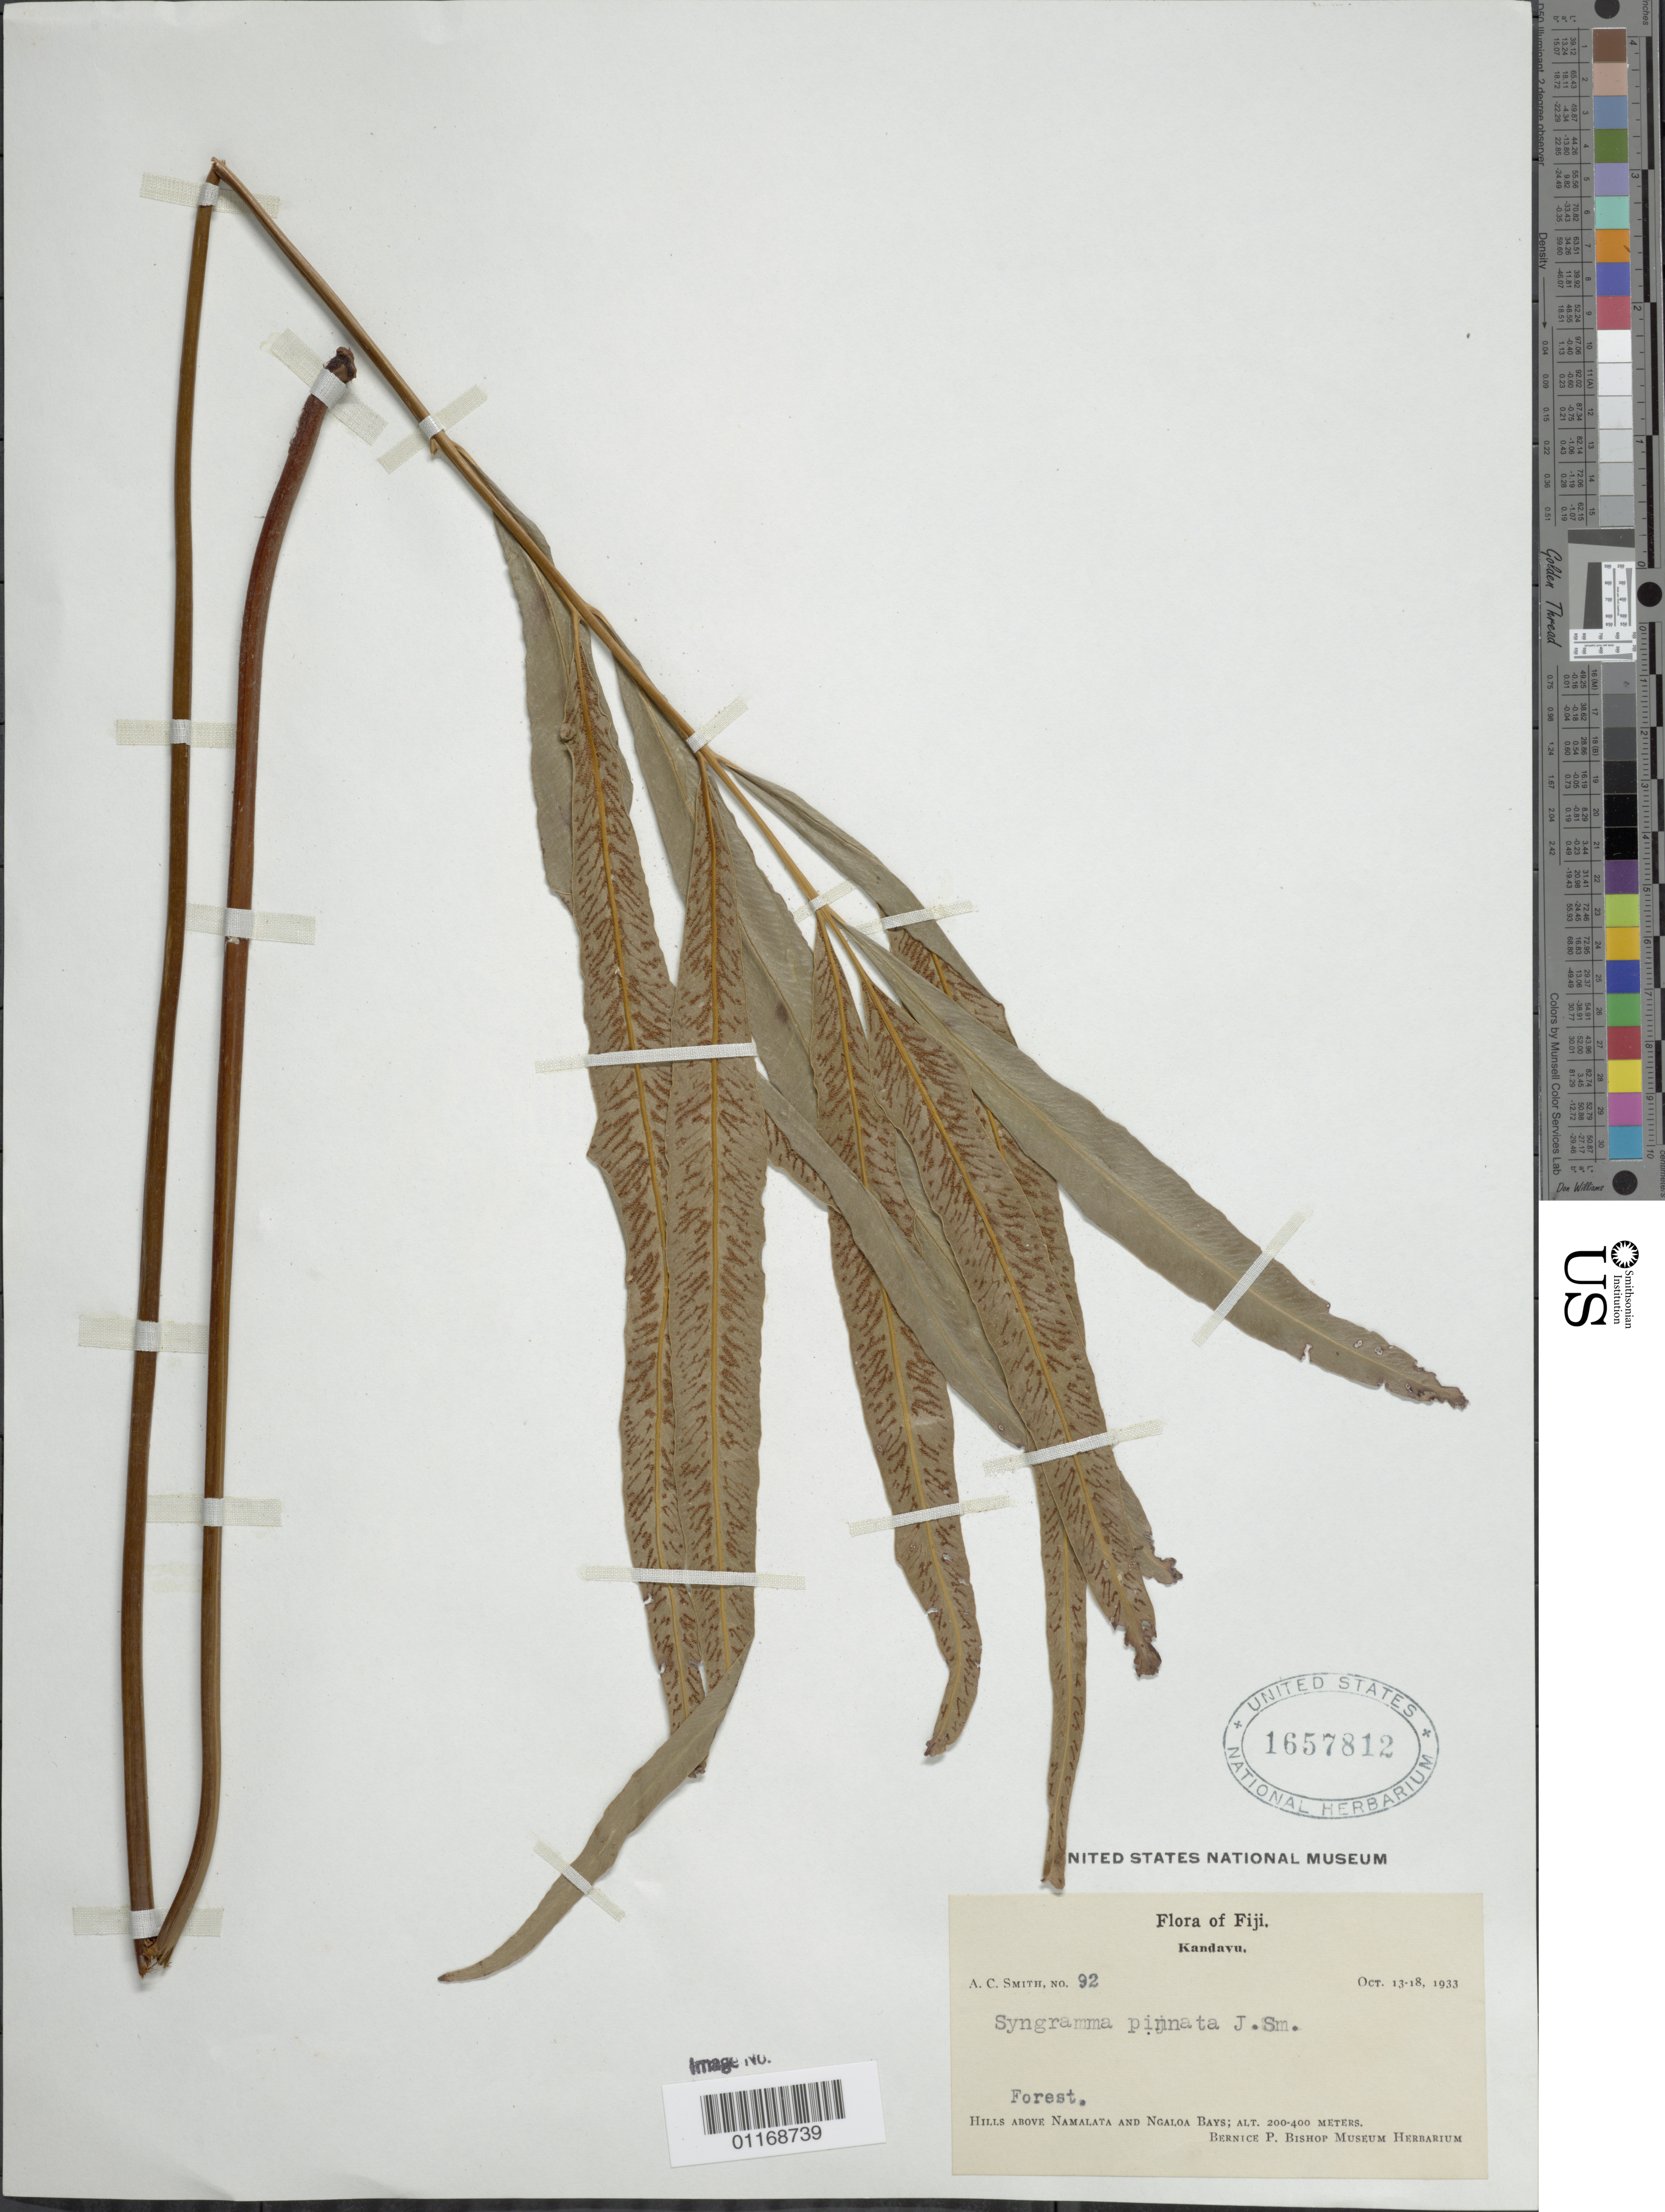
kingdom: Plantae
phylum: Tracheophyta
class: Polypodiopsida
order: Polypodiales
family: Pteridaceae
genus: Taenitis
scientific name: Taenitis pinnata var. pinnata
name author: (J. Sm.) Holttum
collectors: A. C. Smith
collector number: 92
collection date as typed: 13 Oct 1933 to 18 Oct 1933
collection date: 1933-10-13/1933-10-18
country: Fiji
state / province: Eastern Division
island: Kadavu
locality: Hills above Namalata and ngaloa bays. [kandavu i. = kadavu i.]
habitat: forest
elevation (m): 200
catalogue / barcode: US 1657812